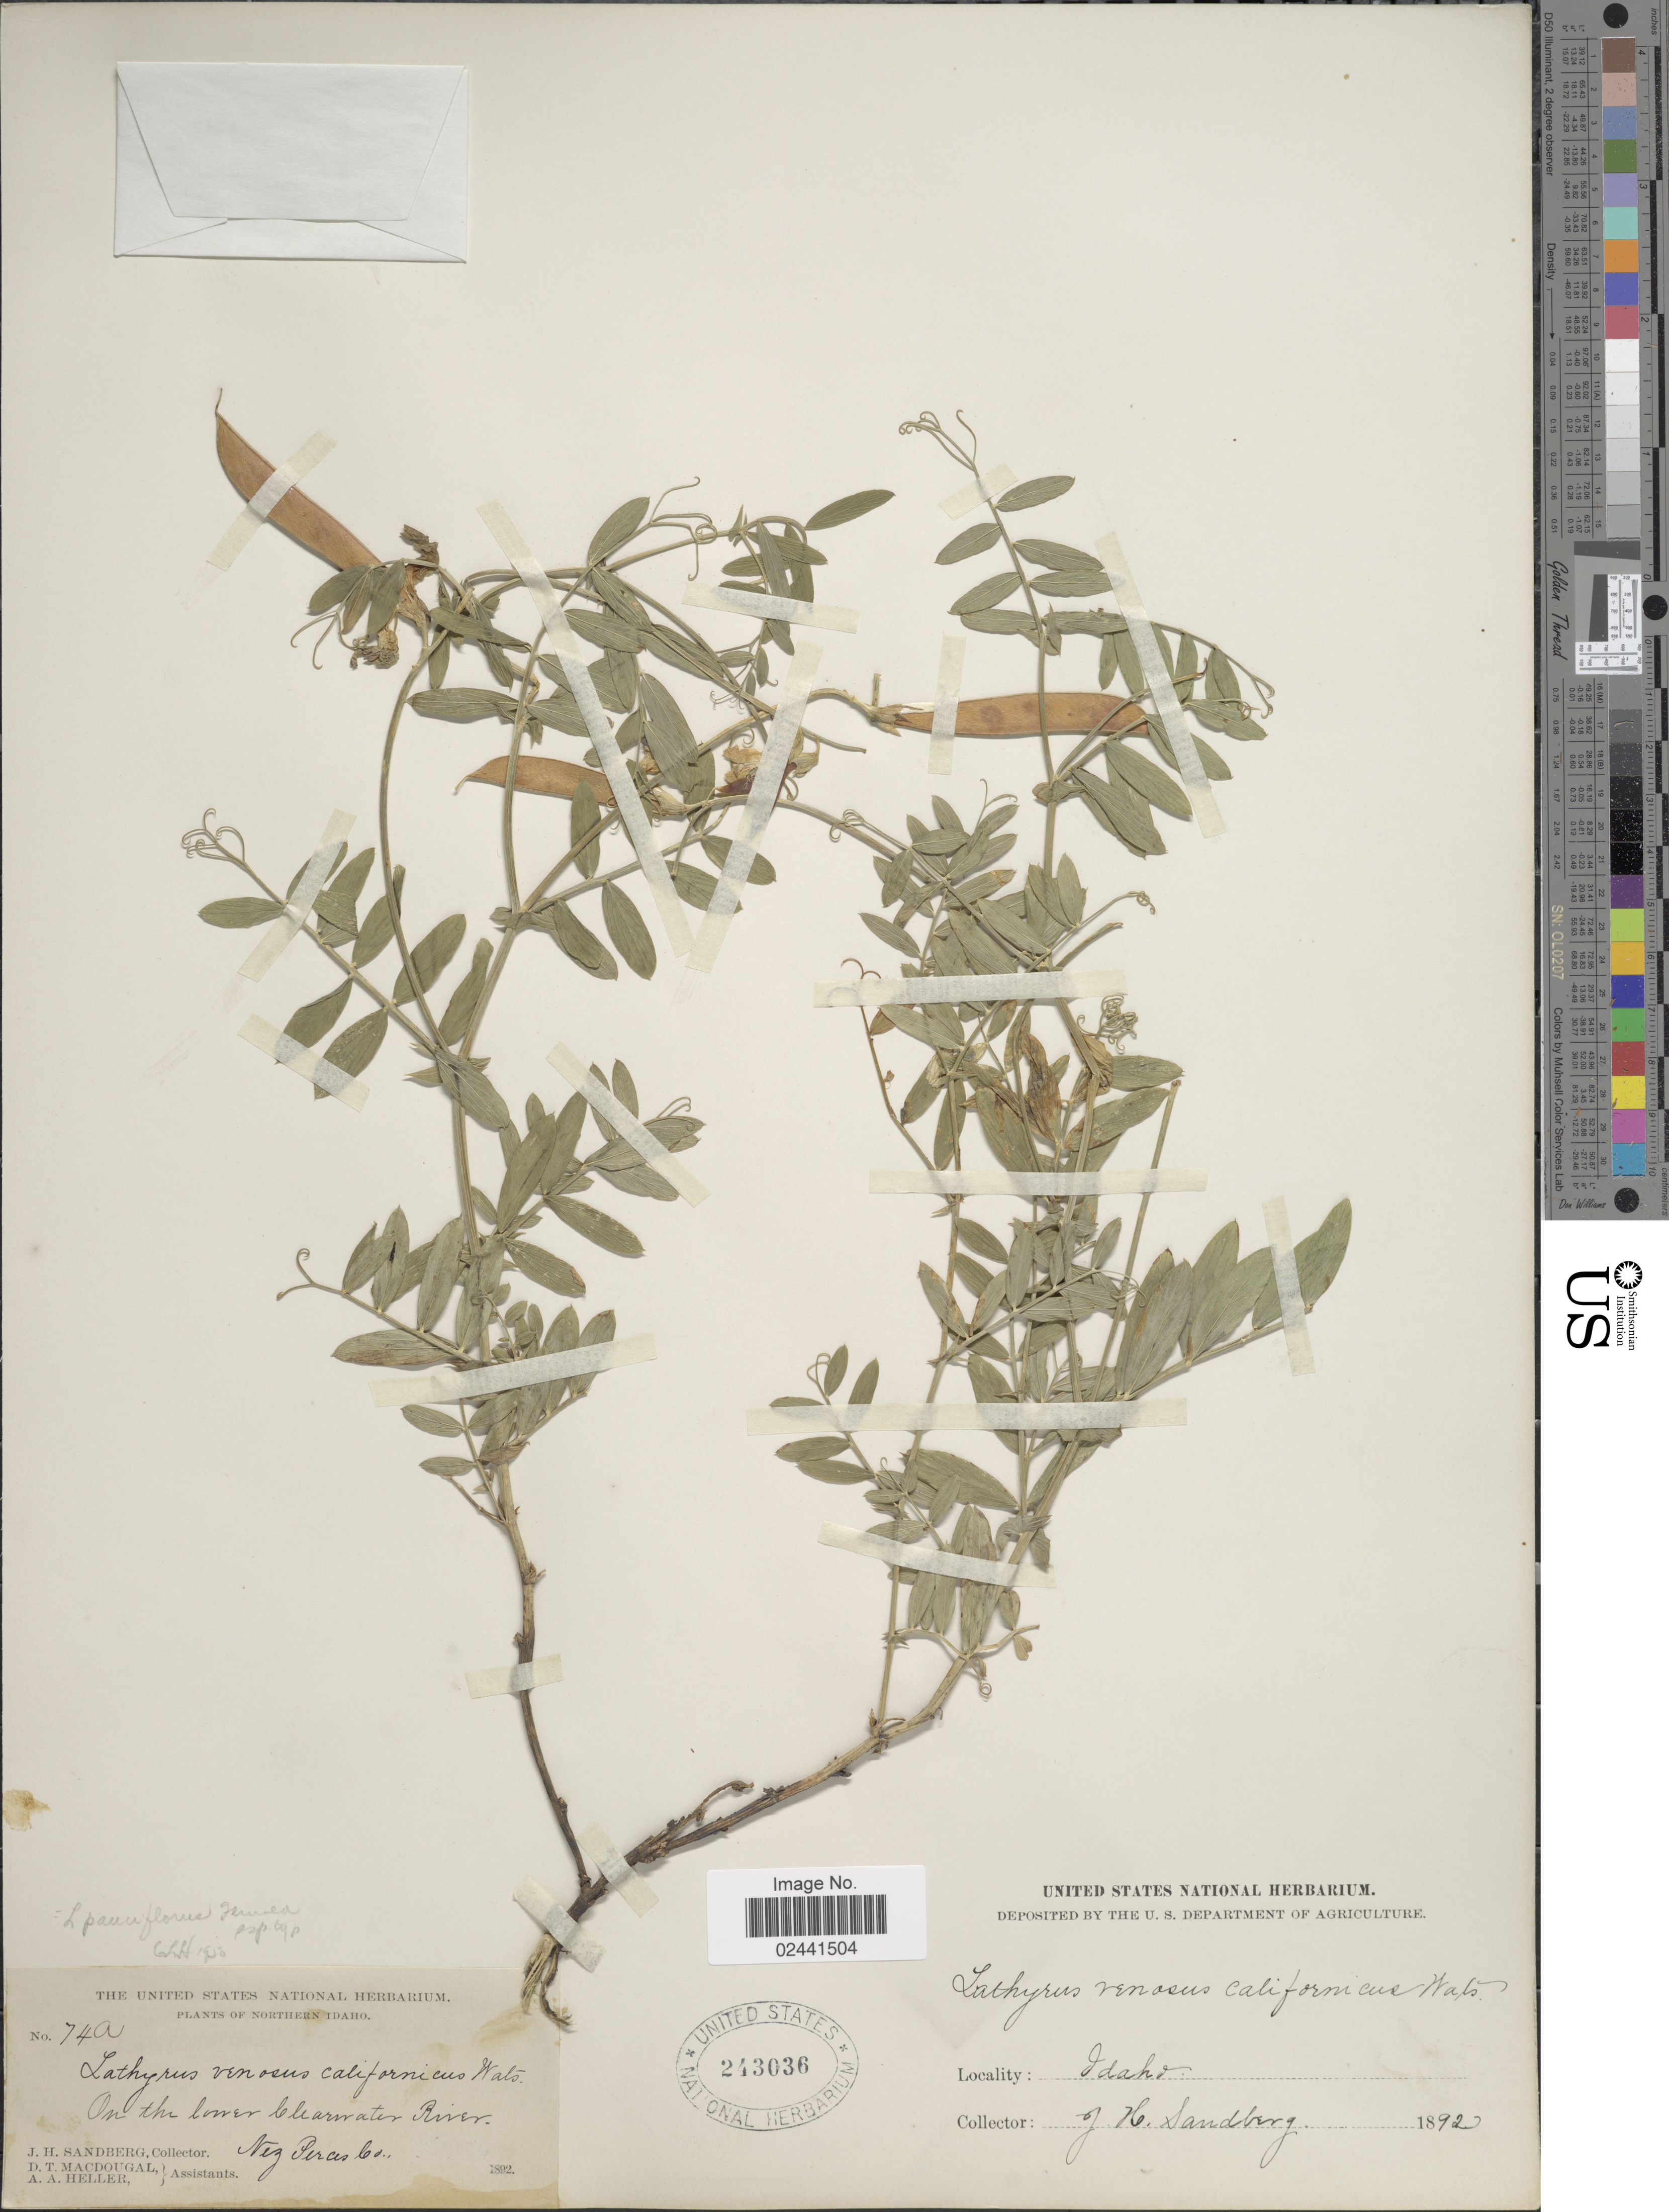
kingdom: Plantae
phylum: Tracheophyta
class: Magnoliopsida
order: Fabales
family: Fabaceae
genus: Lathyrus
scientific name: Lathyrus pauciflorus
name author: Fernald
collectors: J. H. Sandberg, D. T. MacDougal & A. A. Heller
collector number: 74a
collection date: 1892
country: United States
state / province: Idaho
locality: Northern Idaho, On the lower Clearwater River, Nez Perces Co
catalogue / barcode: US 243036